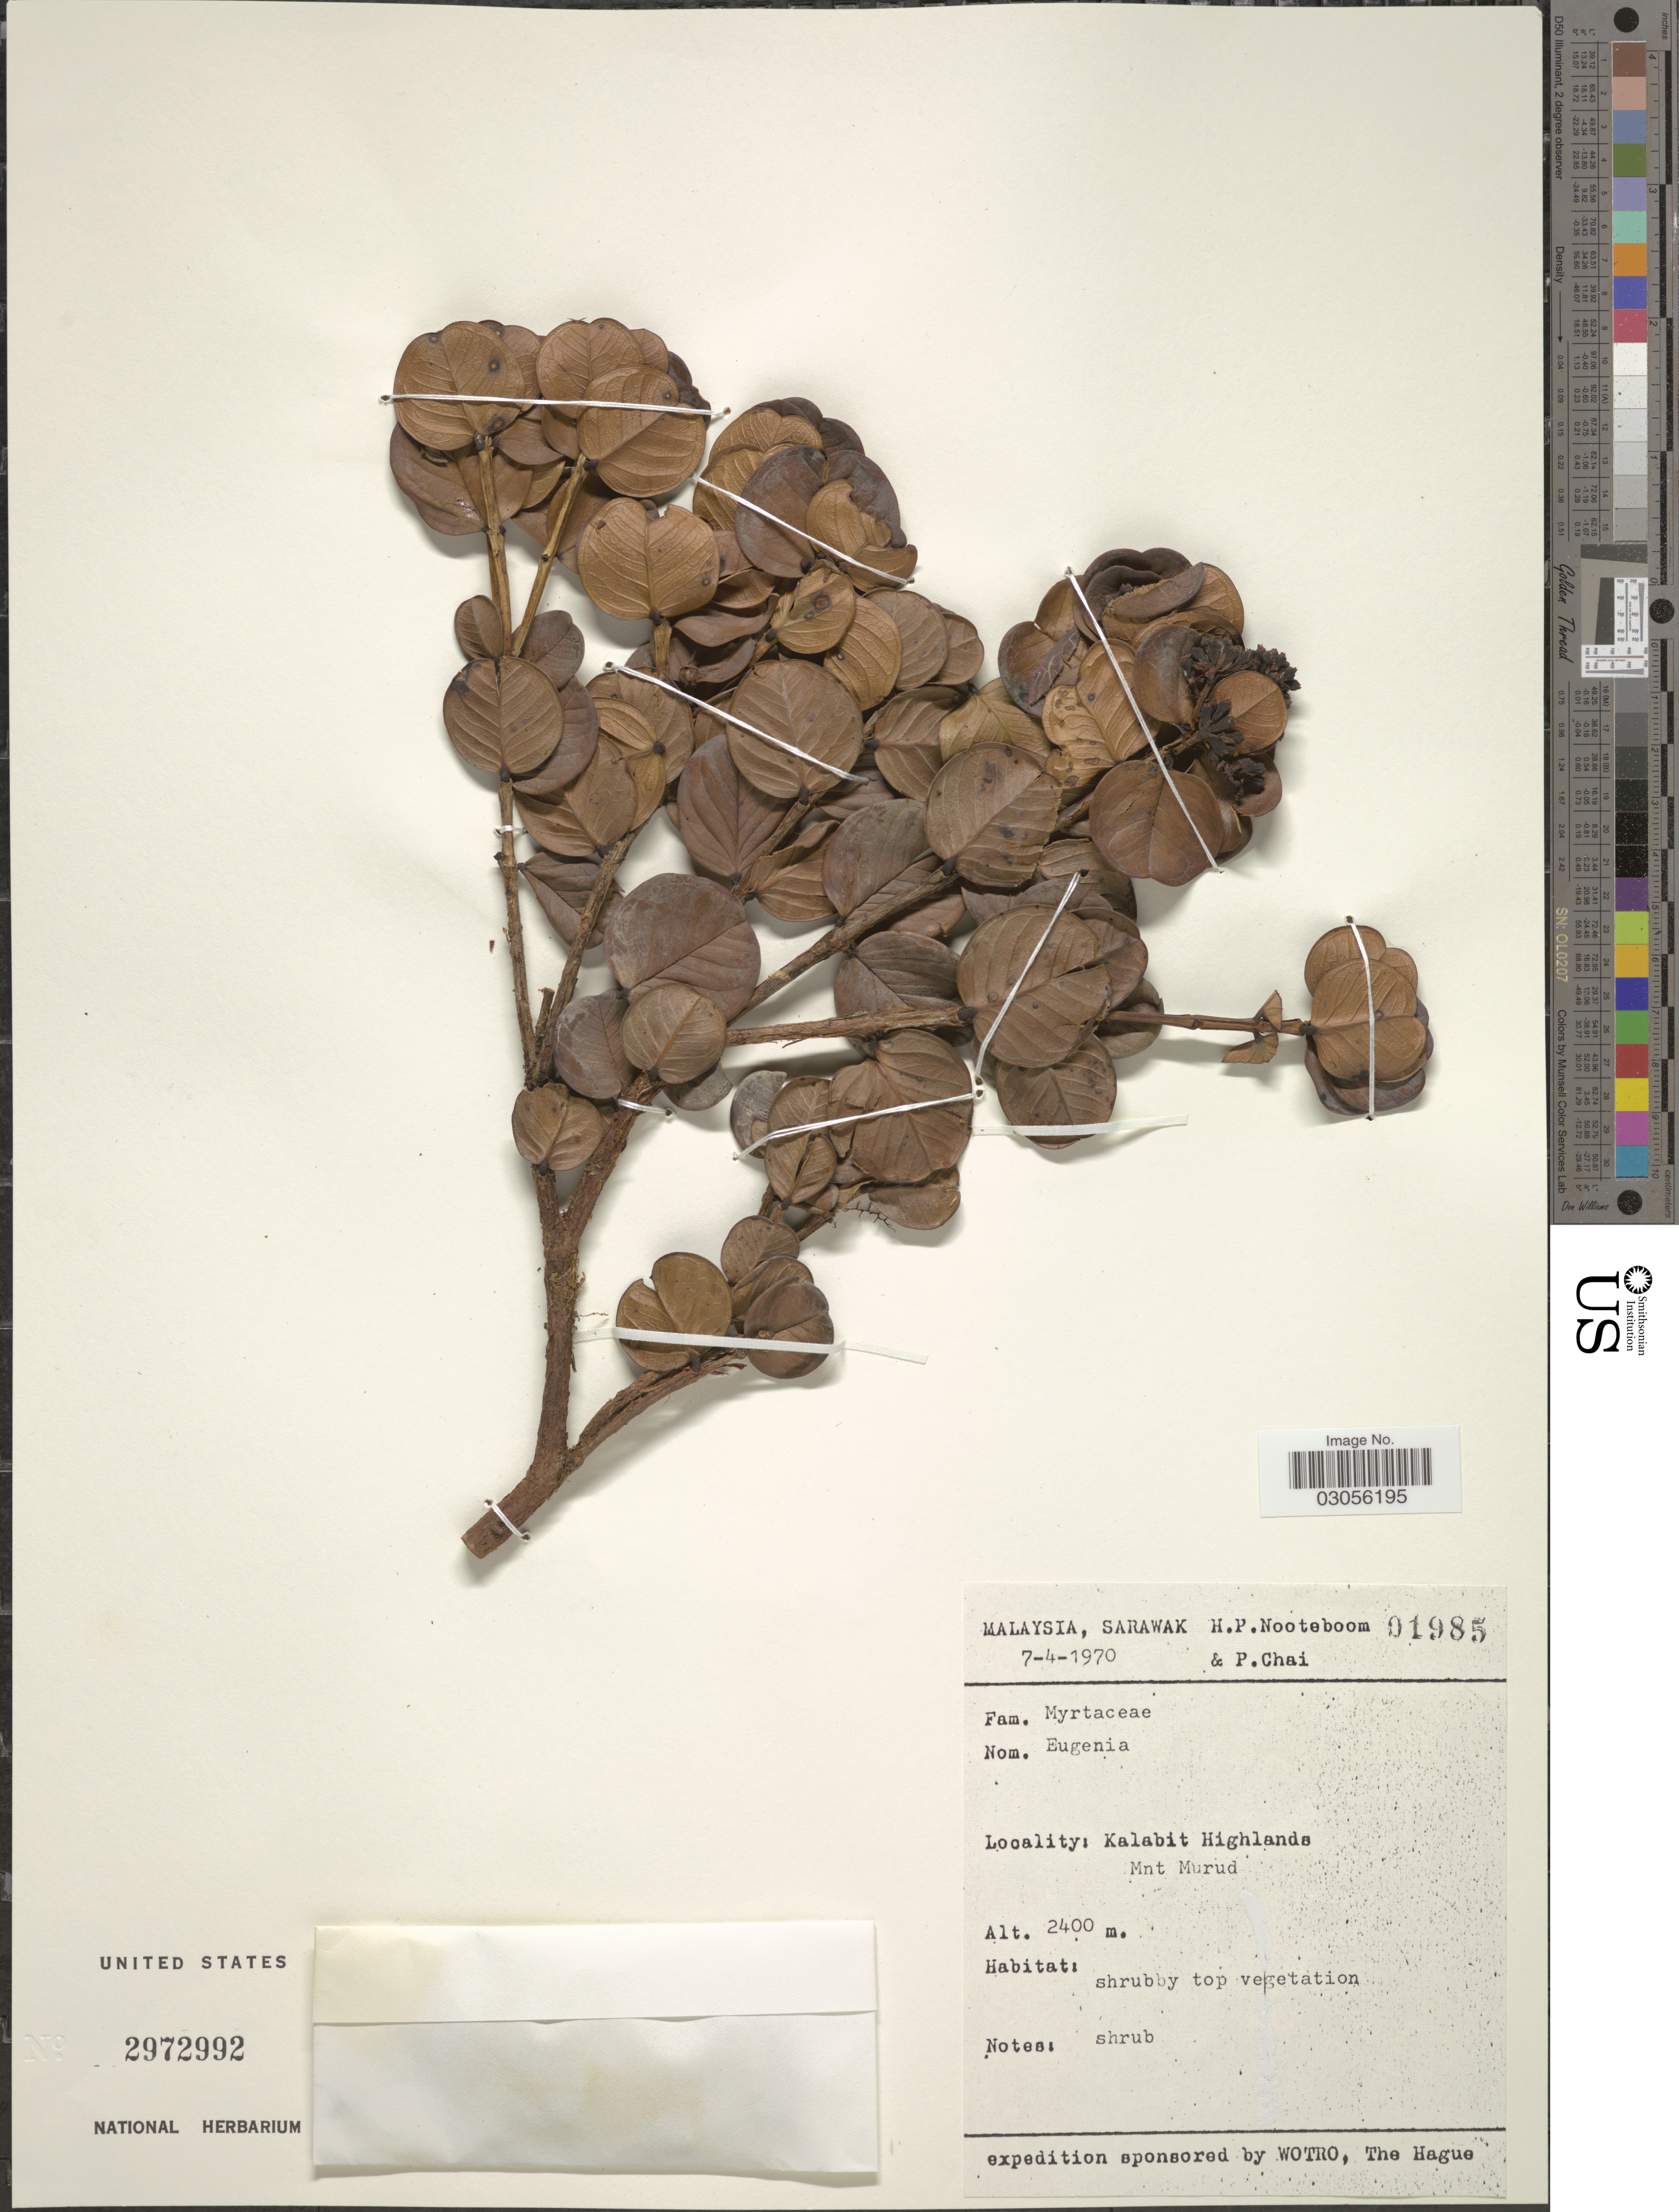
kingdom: Plantae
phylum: Tracheophyta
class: Magnoliopsida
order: Myrtales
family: Myrtaceae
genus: Syzygium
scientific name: Syzygium pallidilimbum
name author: Merr. & L.M. Perry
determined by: Beaman, J. H., Curator (MSC), Michigan State University (UNITED STATES)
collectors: H. P. Nooteboom & P. Chai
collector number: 01985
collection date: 1970-04-07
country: Malaysia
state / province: Sarawak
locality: Kalabit Highlands. Mnt Murud.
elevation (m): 2400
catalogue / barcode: US 2972992